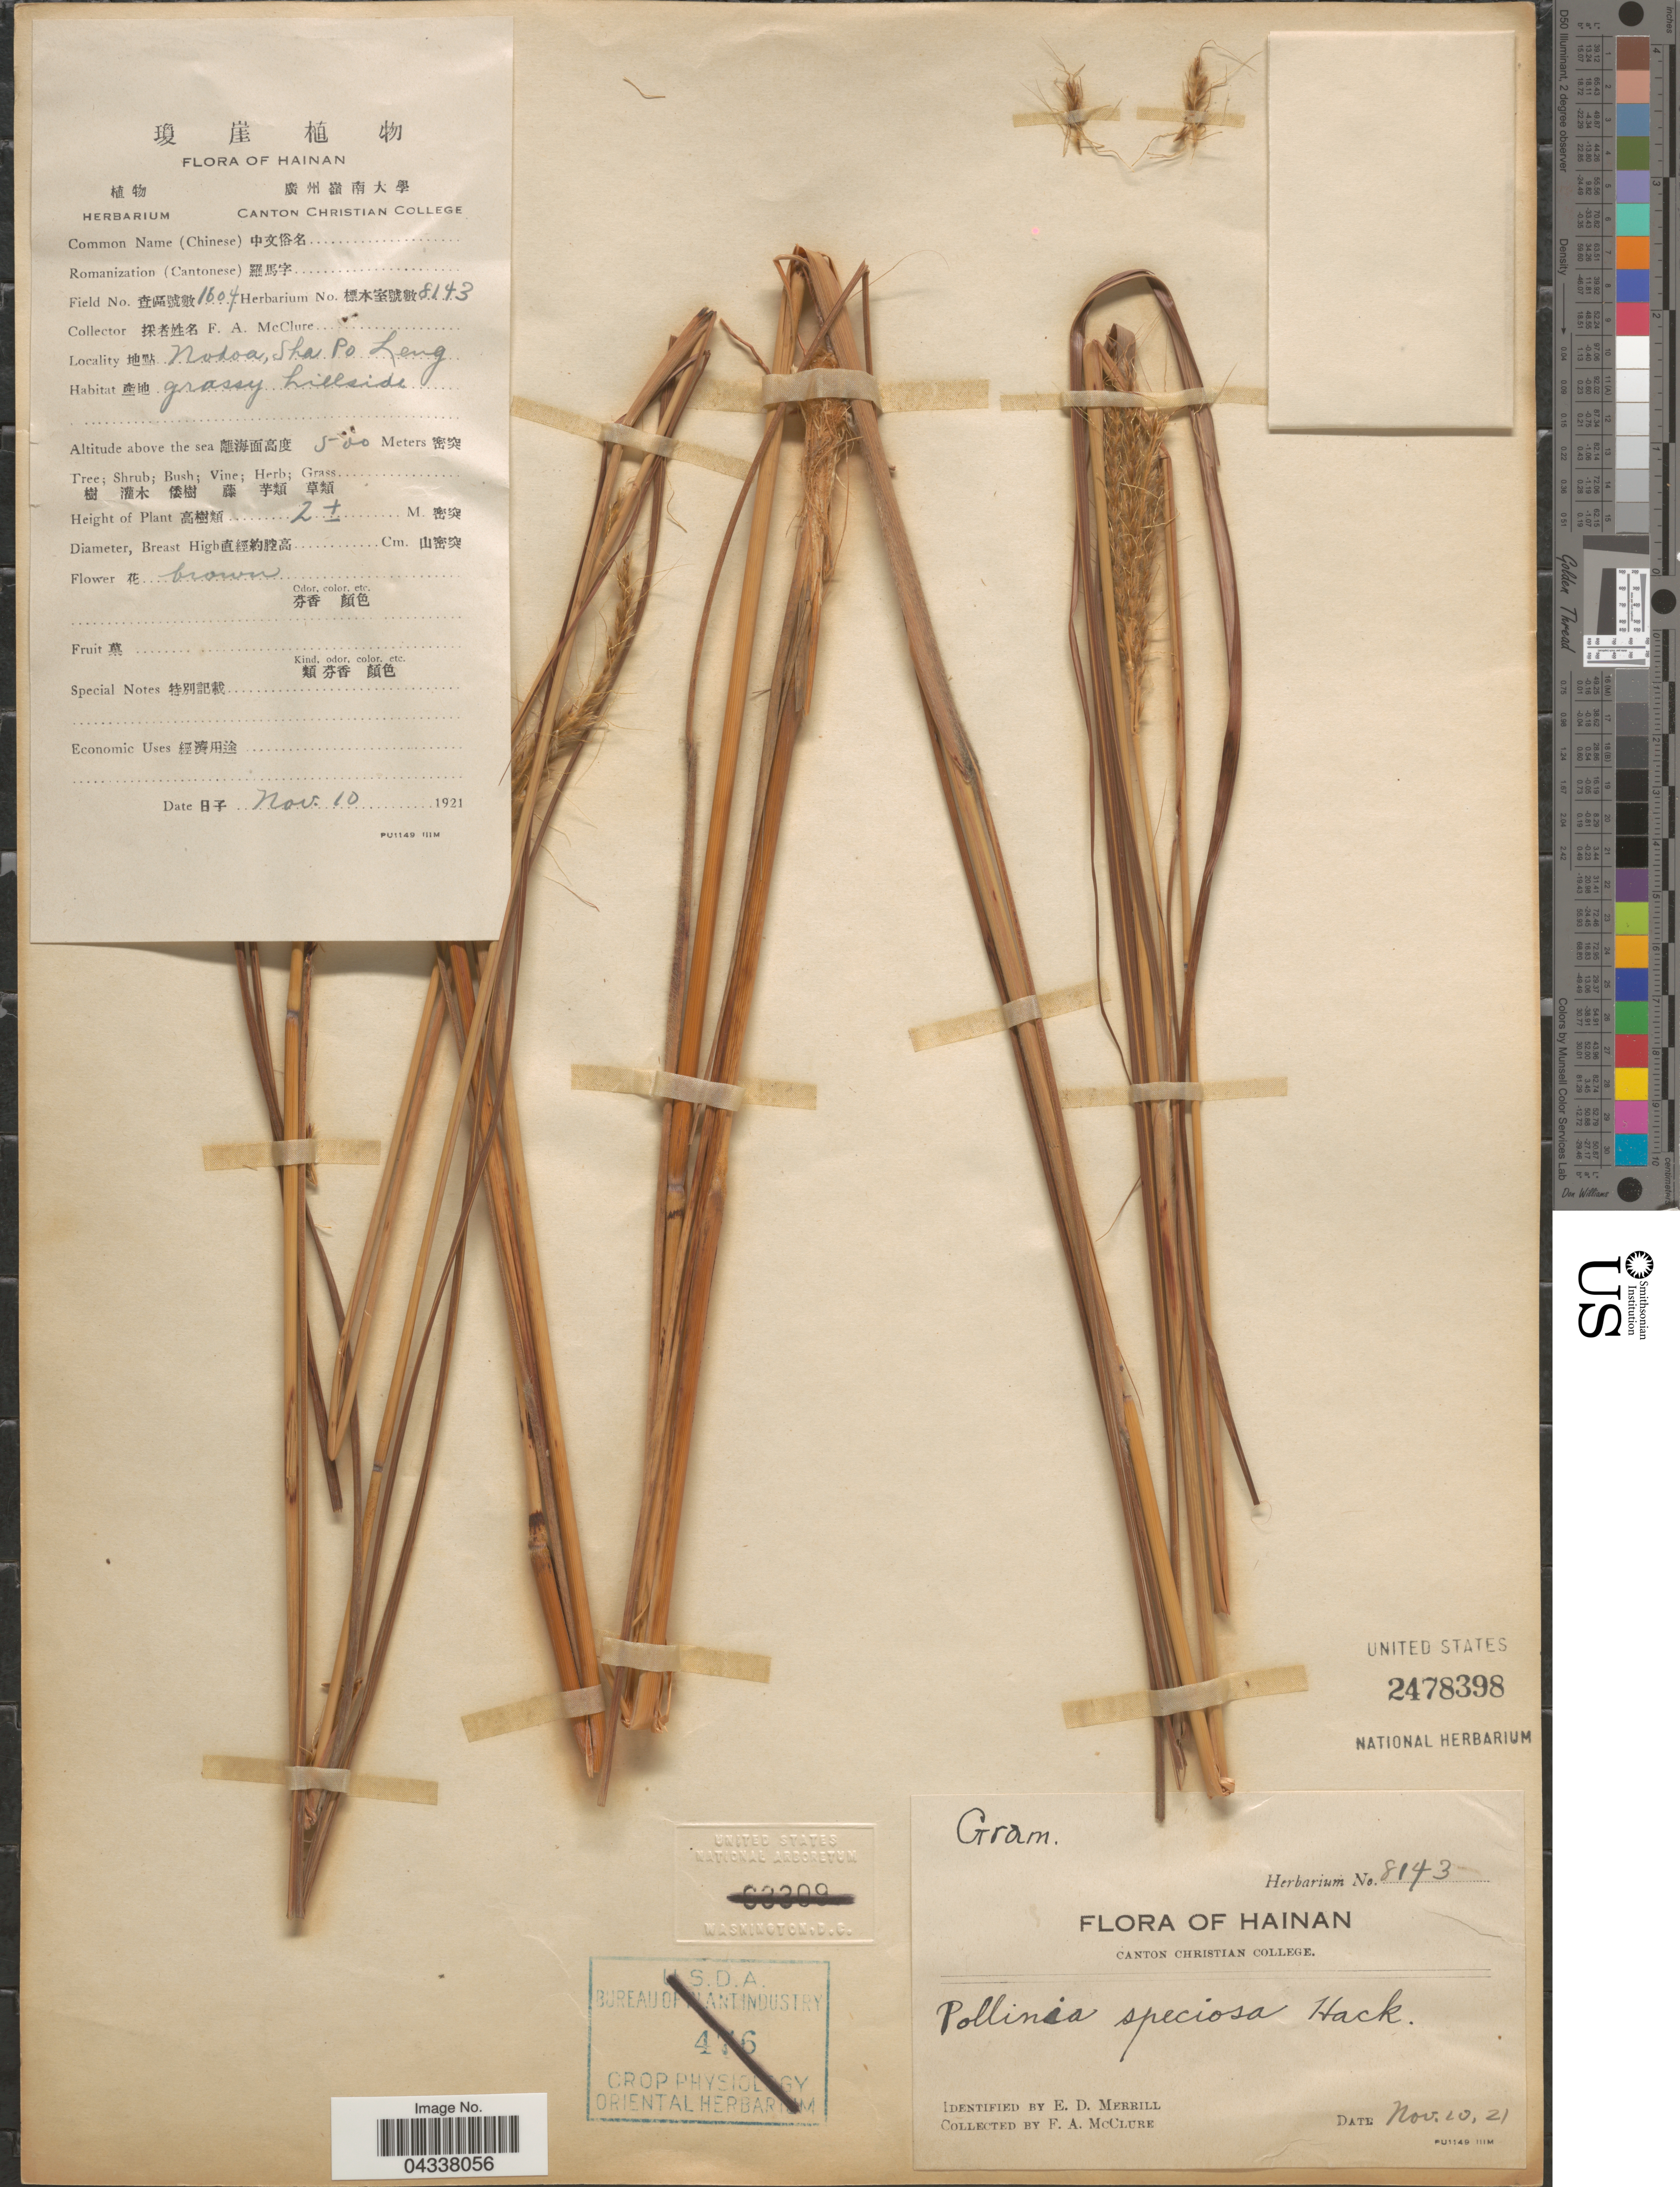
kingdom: Plantae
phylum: Tracheophyta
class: Liliopsida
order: Poales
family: Poaceae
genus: Pseudopogonatherum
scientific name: Pseudopogonatherum speciosum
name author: (Debeaux) Ohwi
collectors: F. A. McClure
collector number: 8143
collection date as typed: Transcribed d/m/y: 10/11/21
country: China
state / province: Hainan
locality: Nodoa, Sha Po Leng.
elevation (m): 500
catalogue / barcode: US 2478398